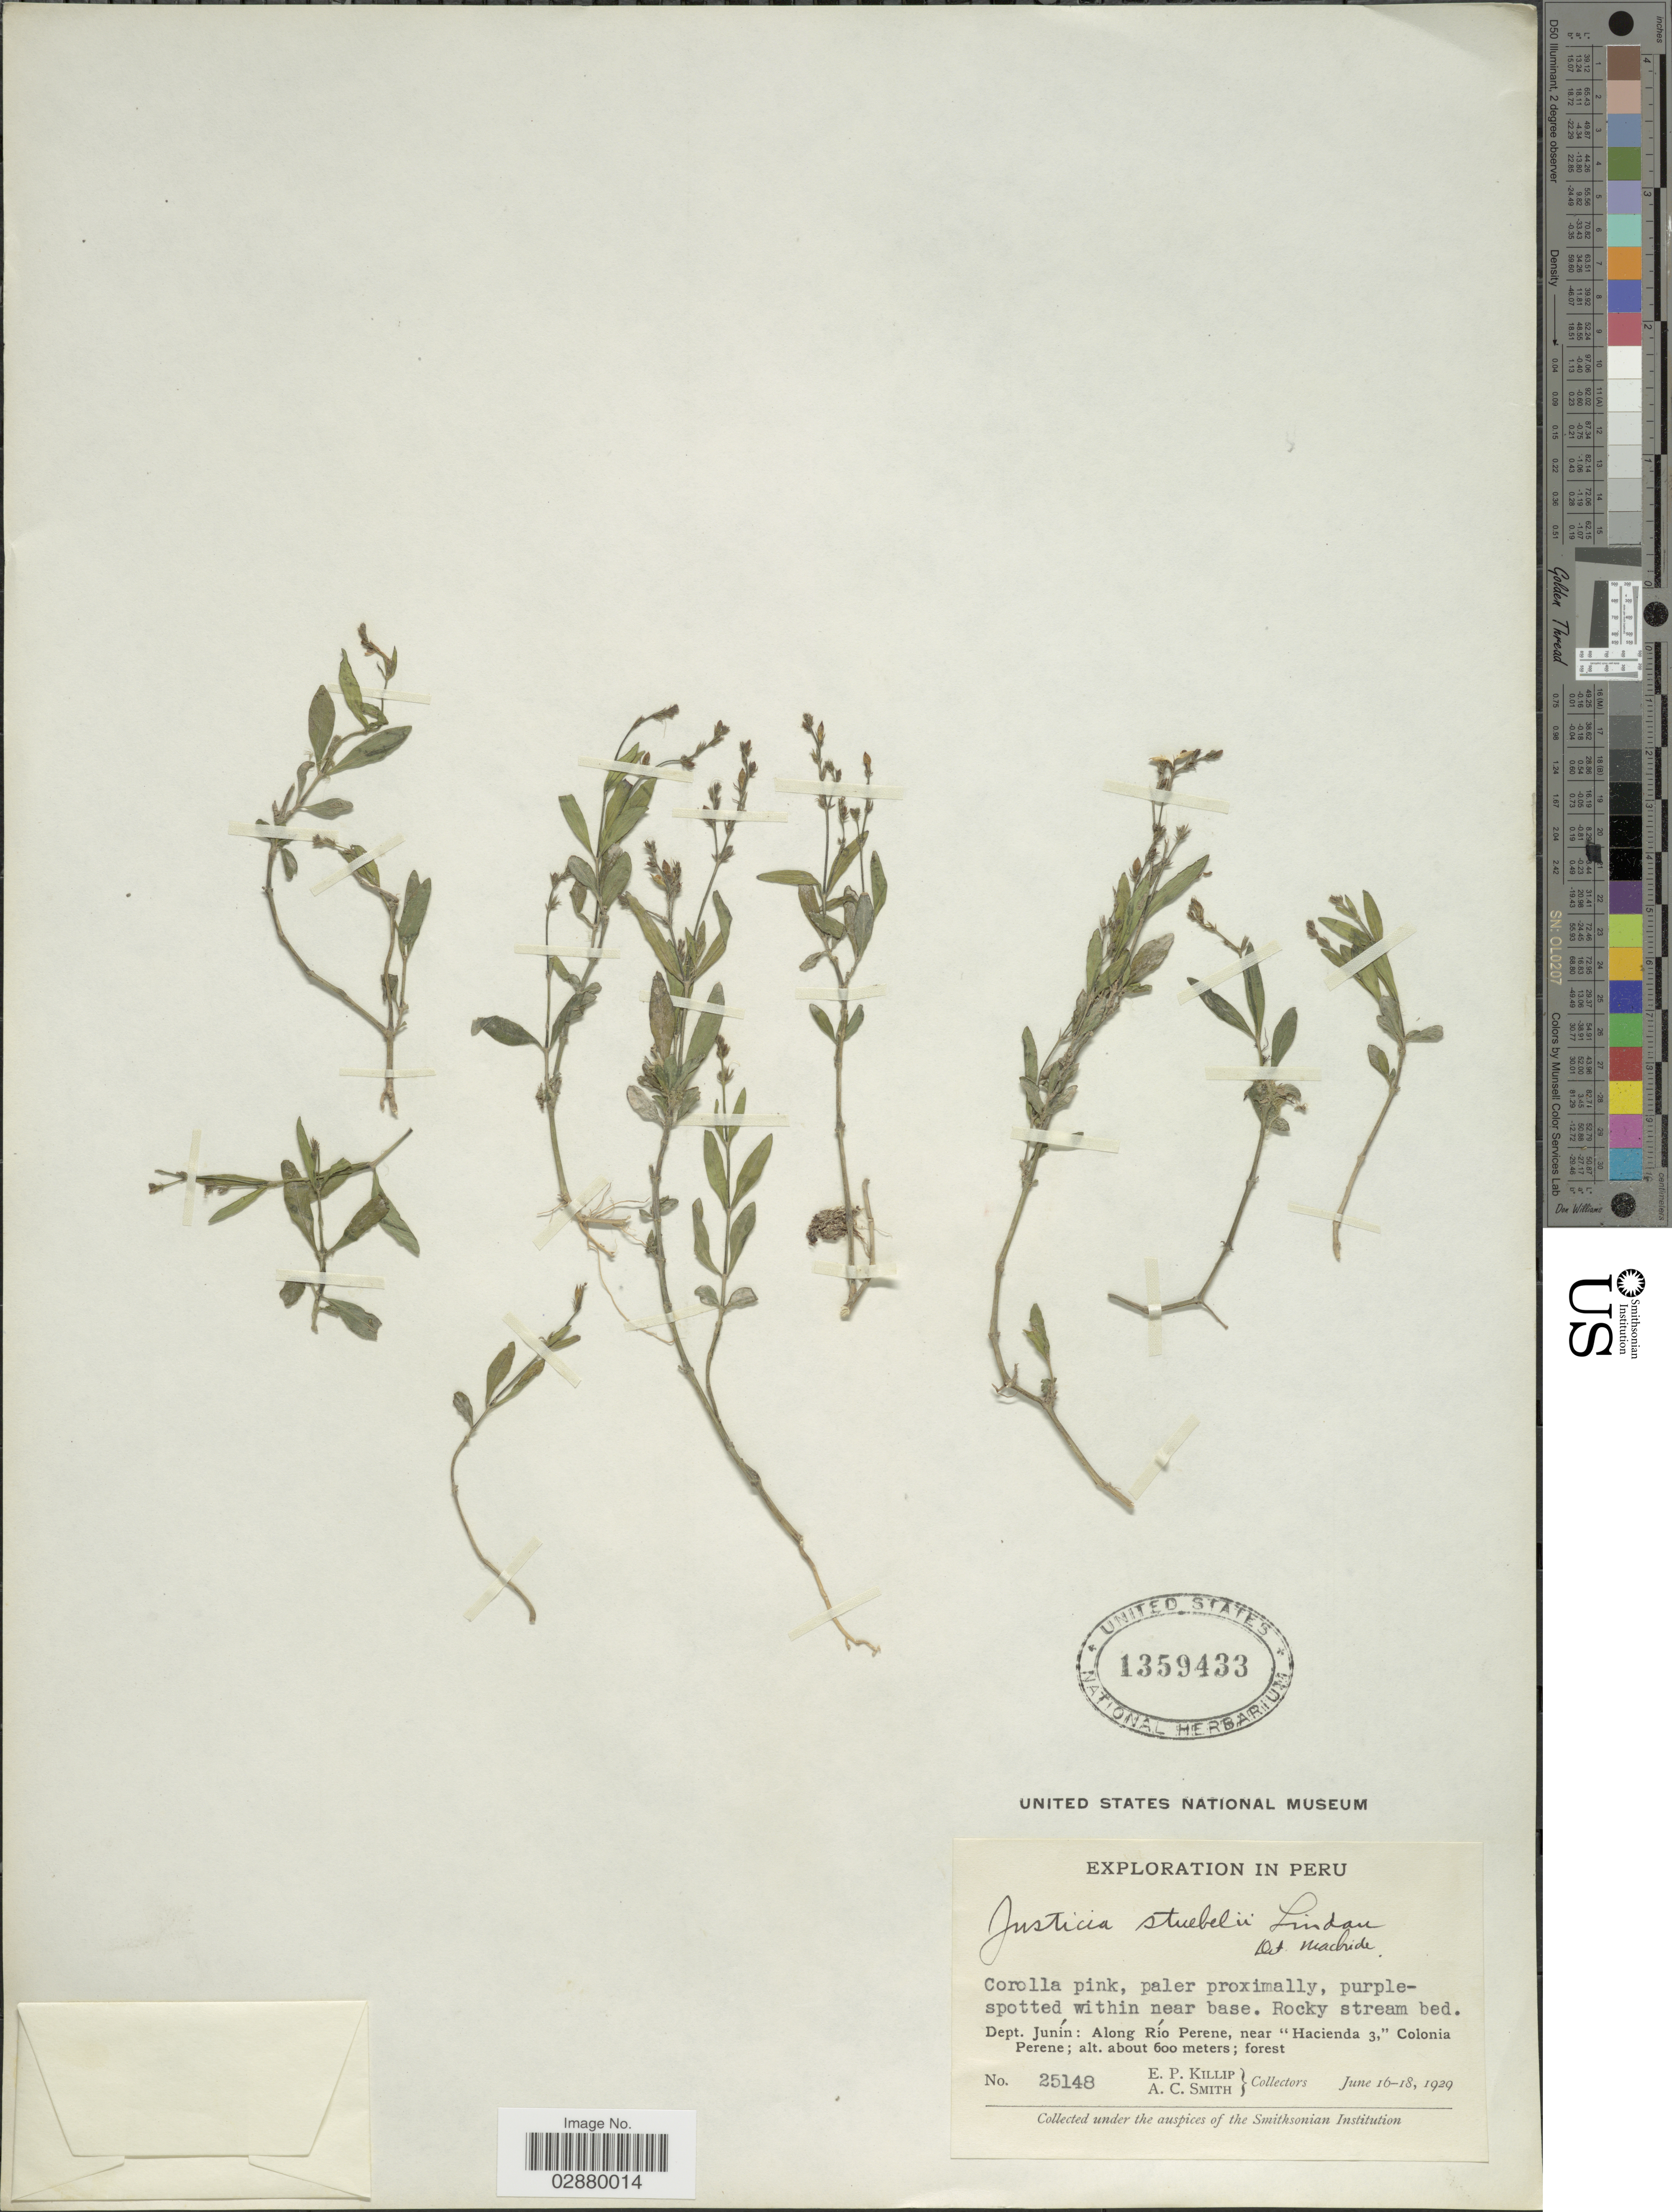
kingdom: Plantae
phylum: Tracheophyta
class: Magnoliopsida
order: Lamiales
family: Acanthaceae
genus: Justicia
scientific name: Justicia pectoralis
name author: Jacq.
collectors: E. P. Killip & A. C. Smith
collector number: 25148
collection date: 1929-06-16/1929-06-18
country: Peru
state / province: Junín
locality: Dept. Junín: Along Río Perene, near "Hacienda 3", Colonia Perene.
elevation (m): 600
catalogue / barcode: US 1359433